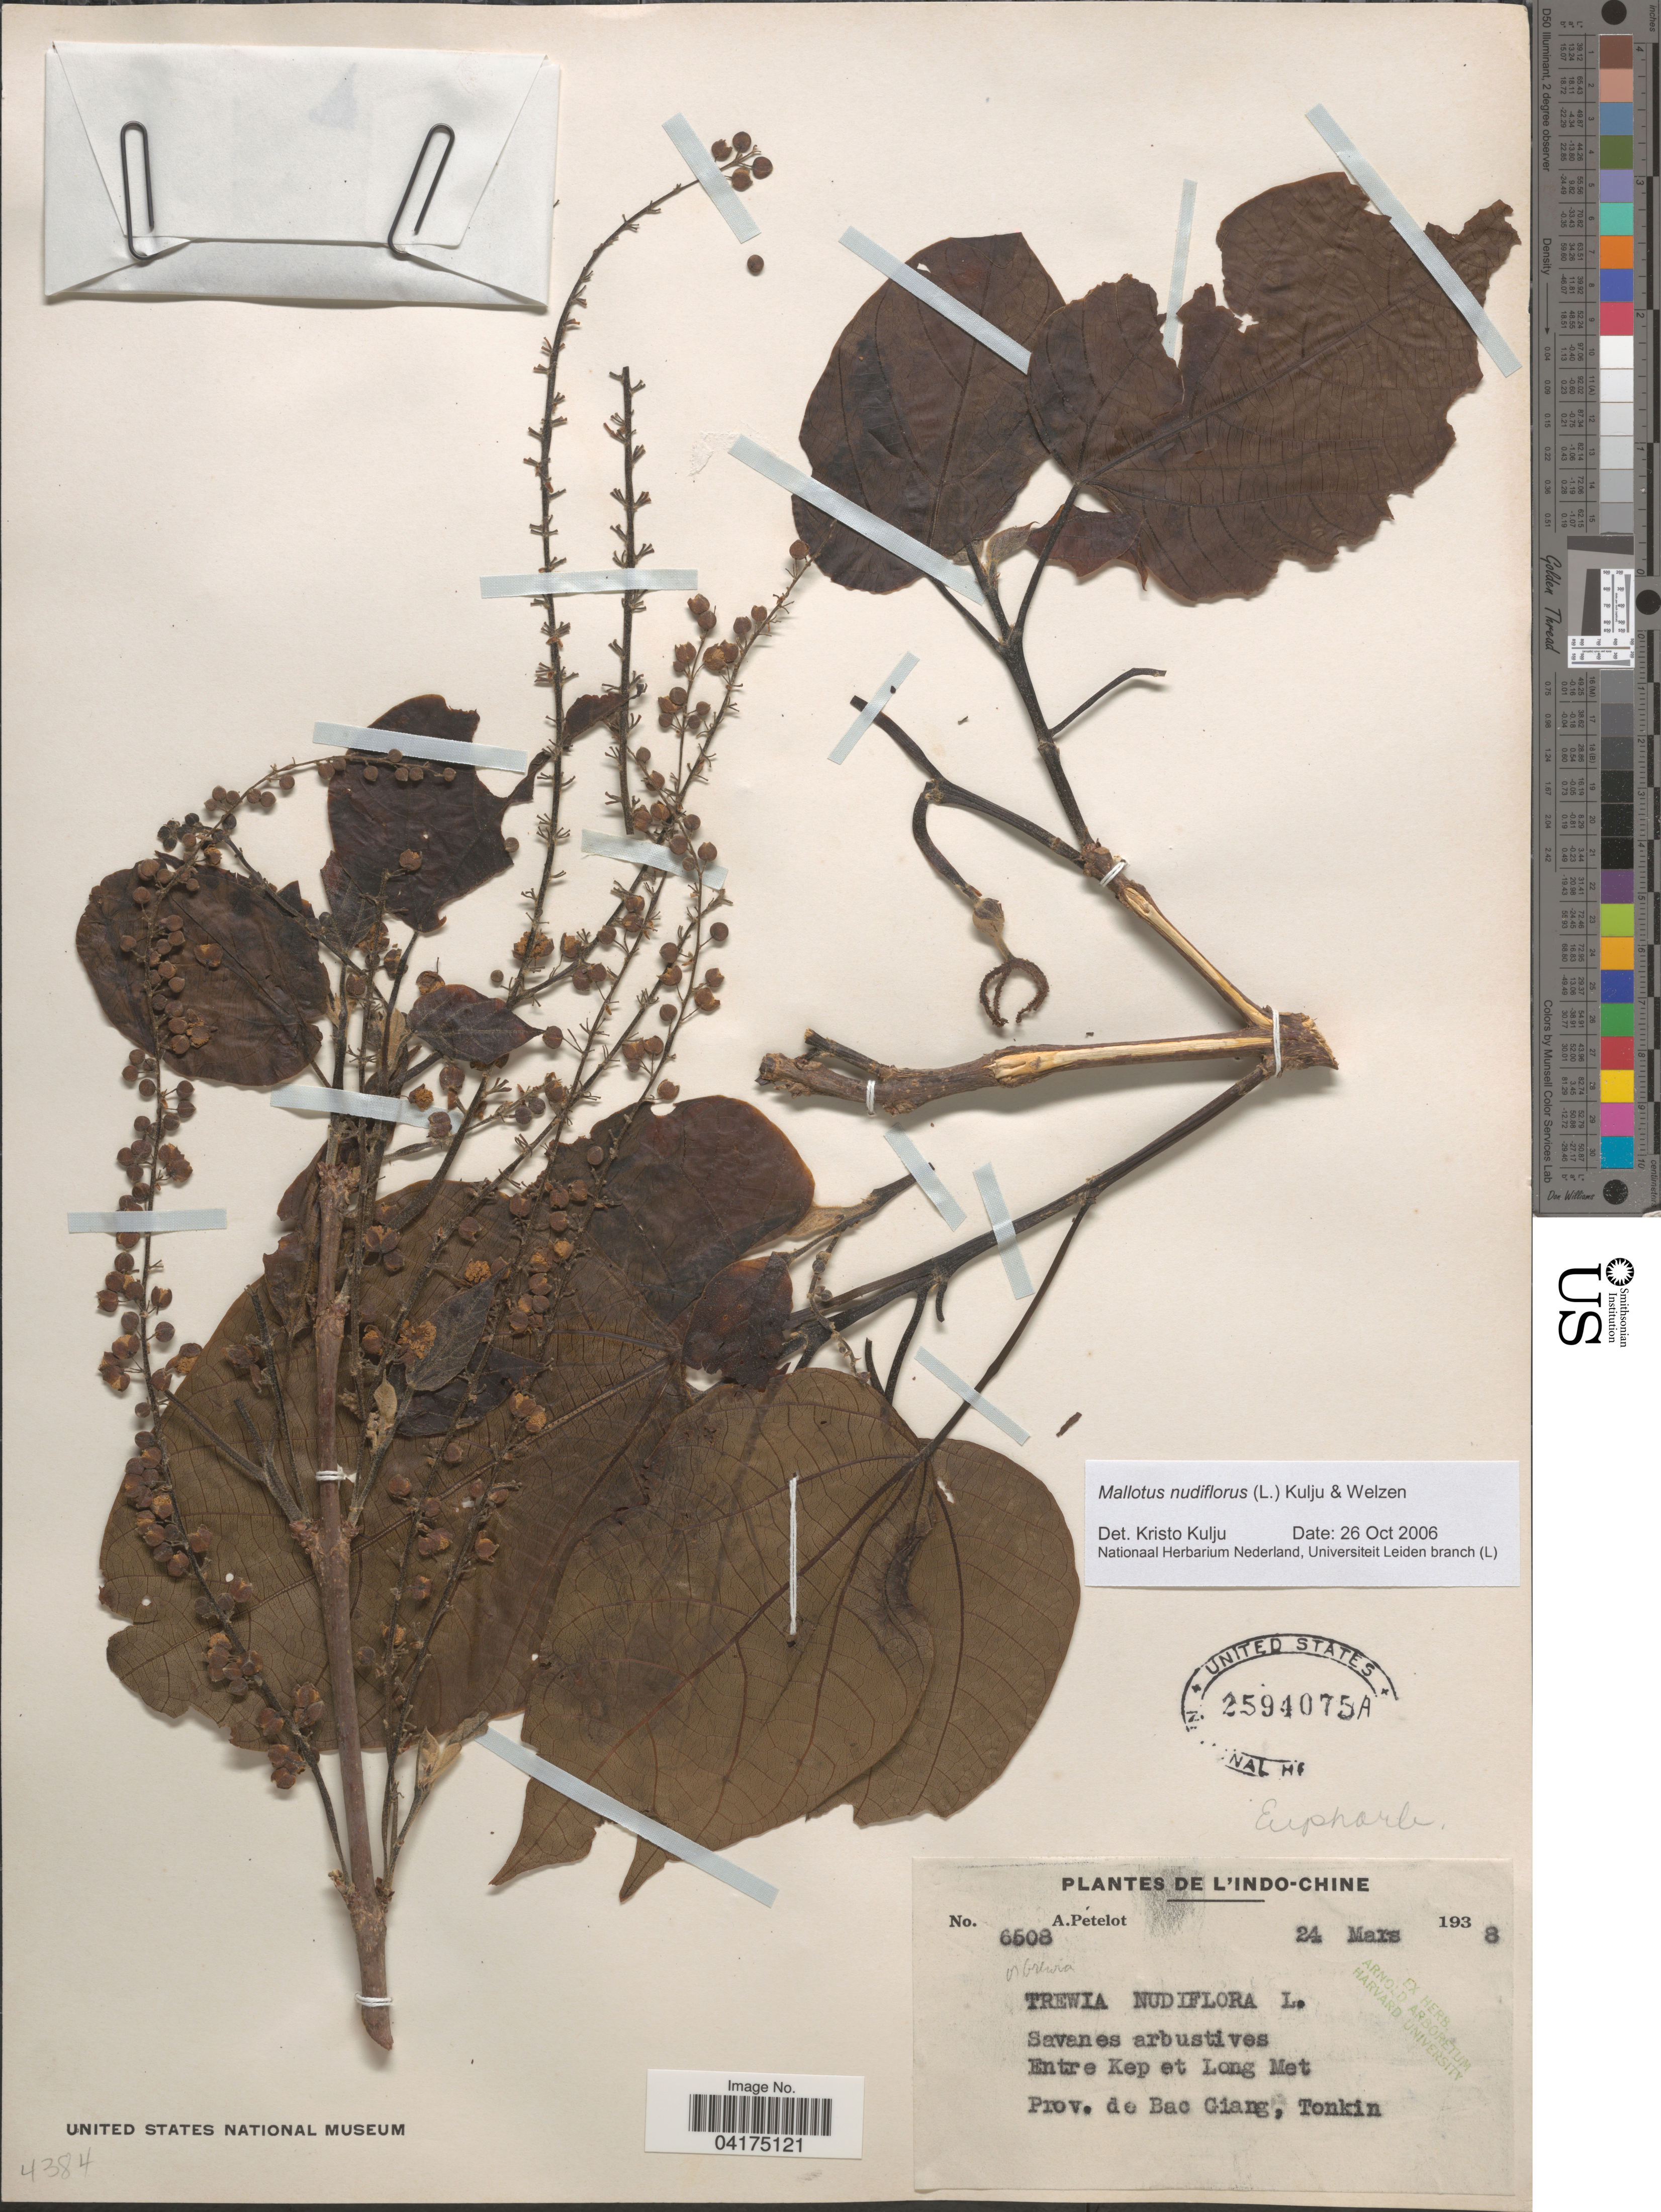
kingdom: Plantae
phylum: Tracheophyta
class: Magnoliopsida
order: Malpighiales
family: Euphorbiaceae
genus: Mallotus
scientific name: Mallotus nudiflorus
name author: (L.) Kulju & Welzen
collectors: A. Petelot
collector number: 6508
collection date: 1938-03-24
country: Vietnam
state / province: Bac Giang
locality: Entre Kep et Long Met. Tonkin.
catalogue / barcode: US 2594075A